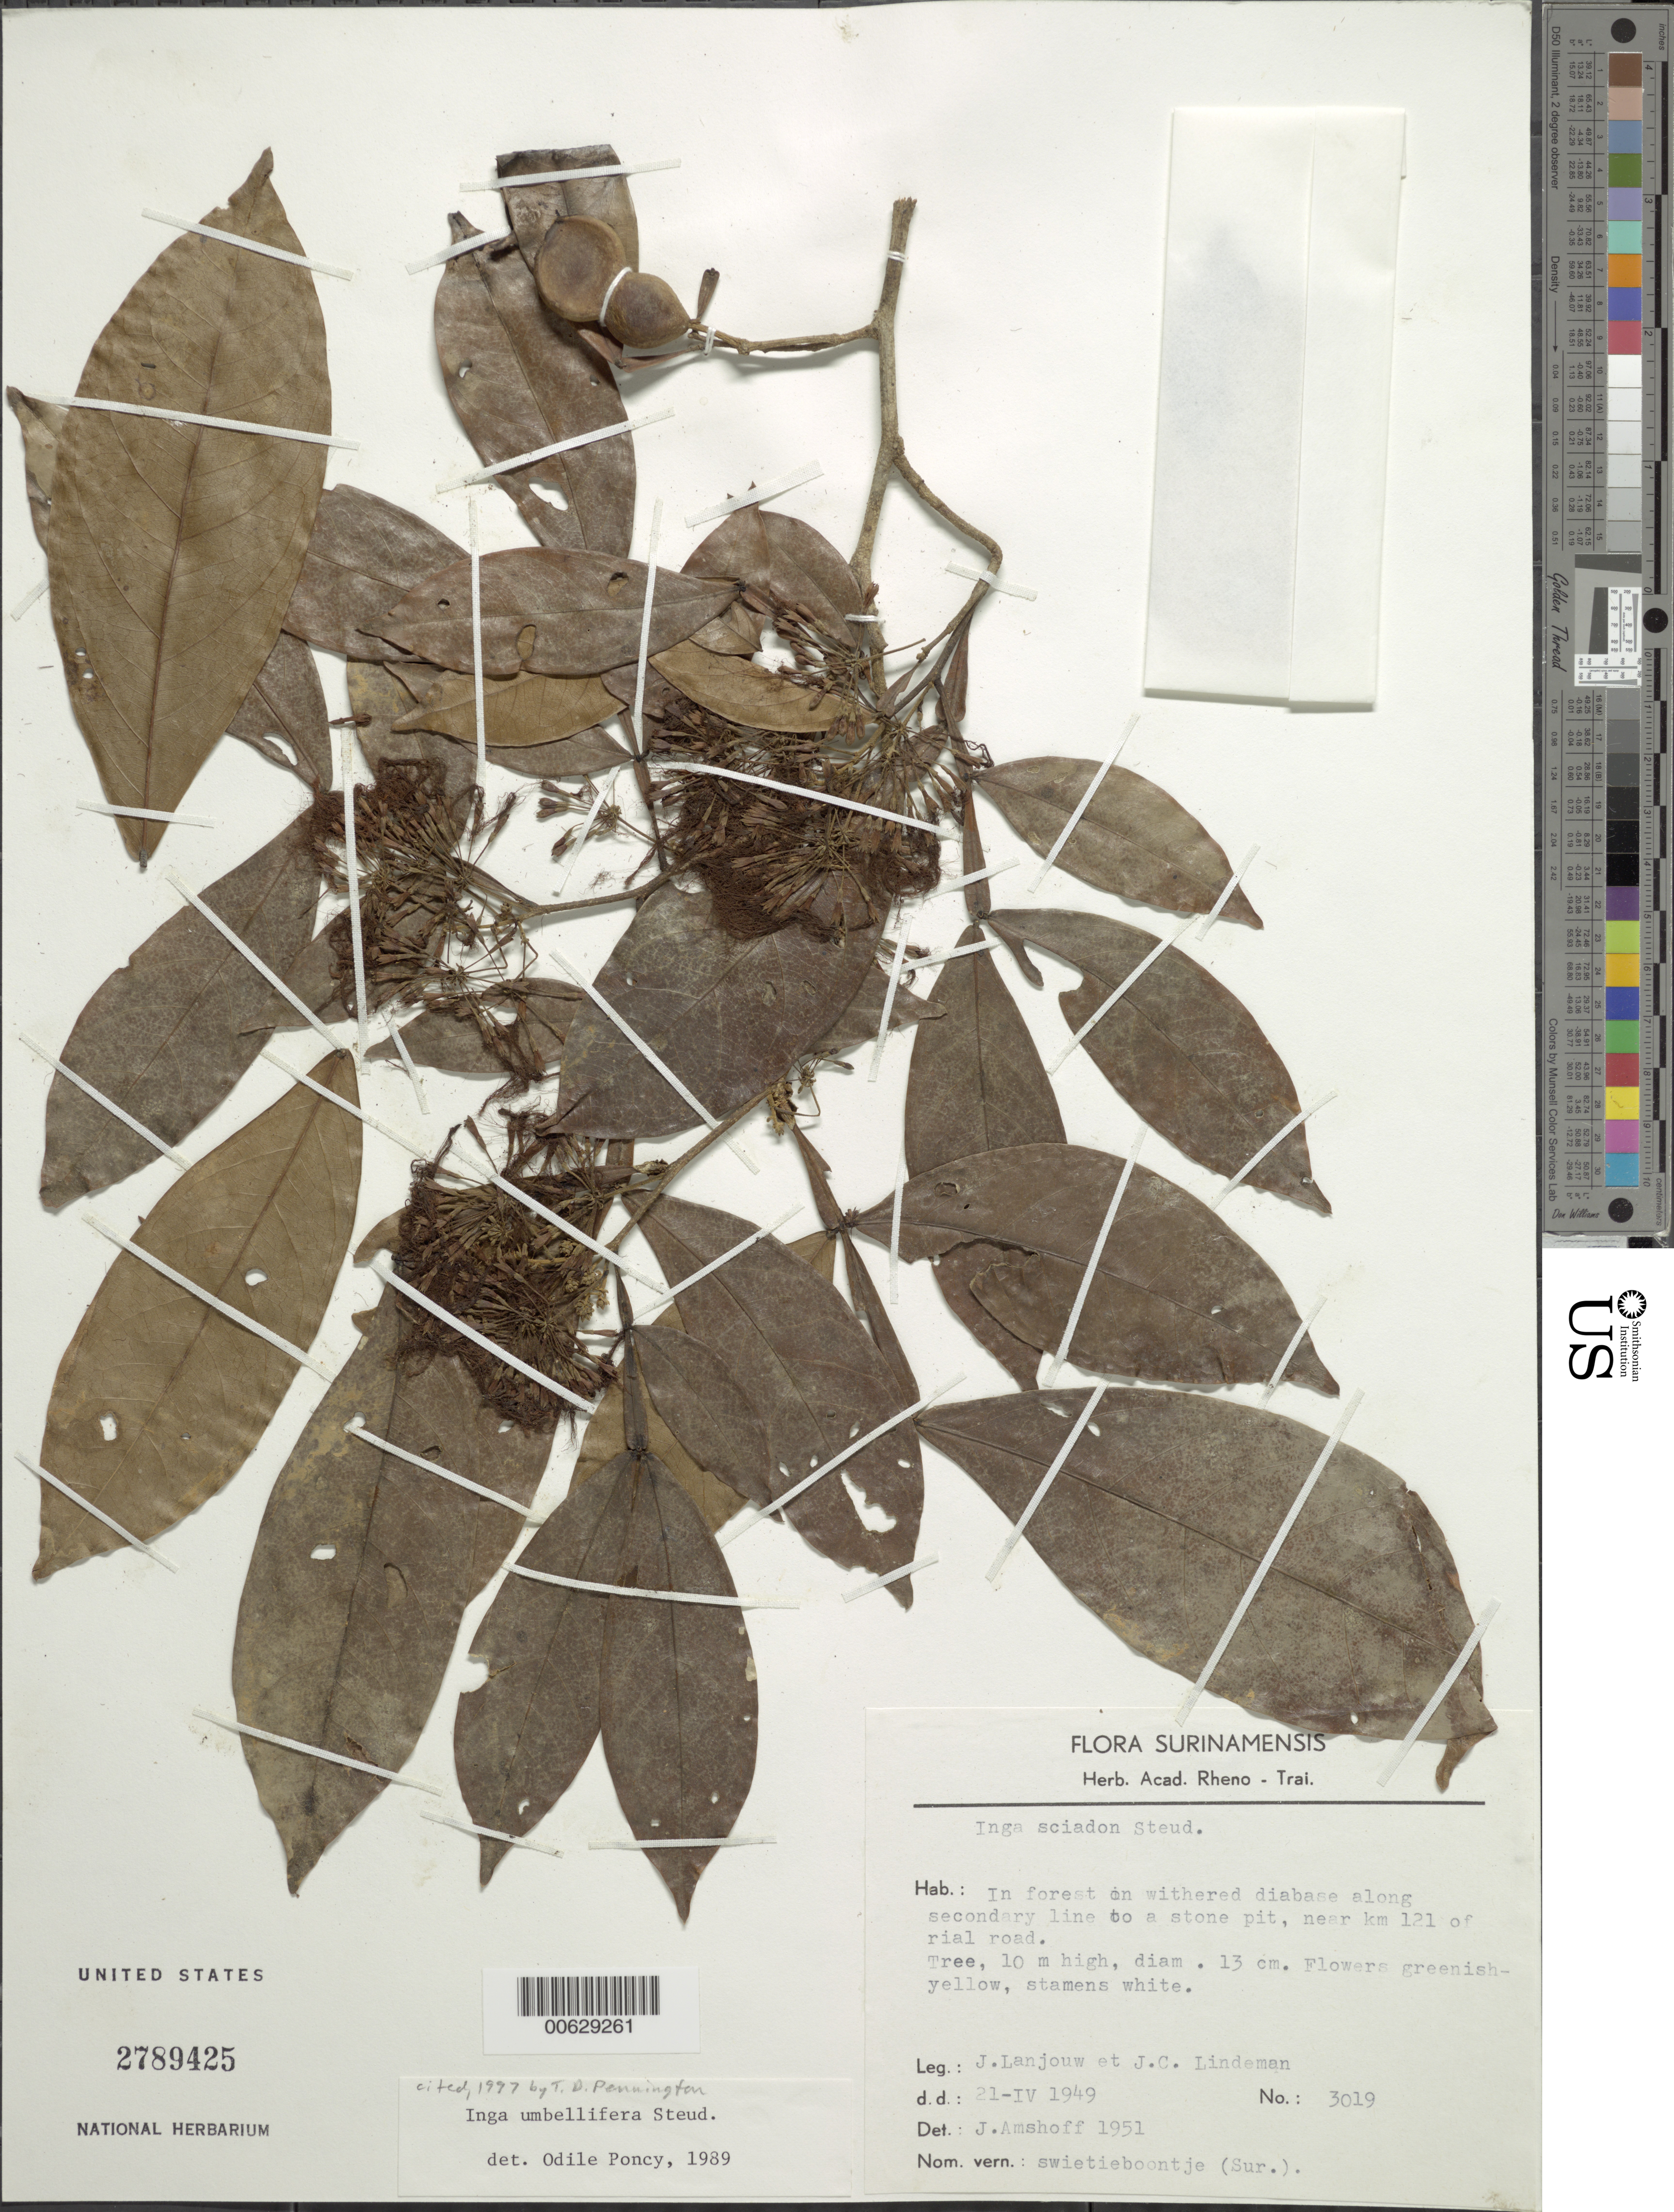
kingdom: Plantae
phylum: Tracheophyta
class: Magnoliopsida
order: Fabales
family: Fabaceae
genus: Inga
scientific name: Inga umbellifera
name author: (Vahl) Steud. ex DC.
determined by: Pennington, T. D., (K)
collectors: J. Lanjouw & J. C. Lindeman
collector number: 3019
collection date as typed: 21-Apr-49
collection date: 1949-04-21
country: Suriname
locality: Near km 121 of rail road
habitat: Forest on withered diabase along secondary line to a stone pit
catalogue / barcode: US 2789425